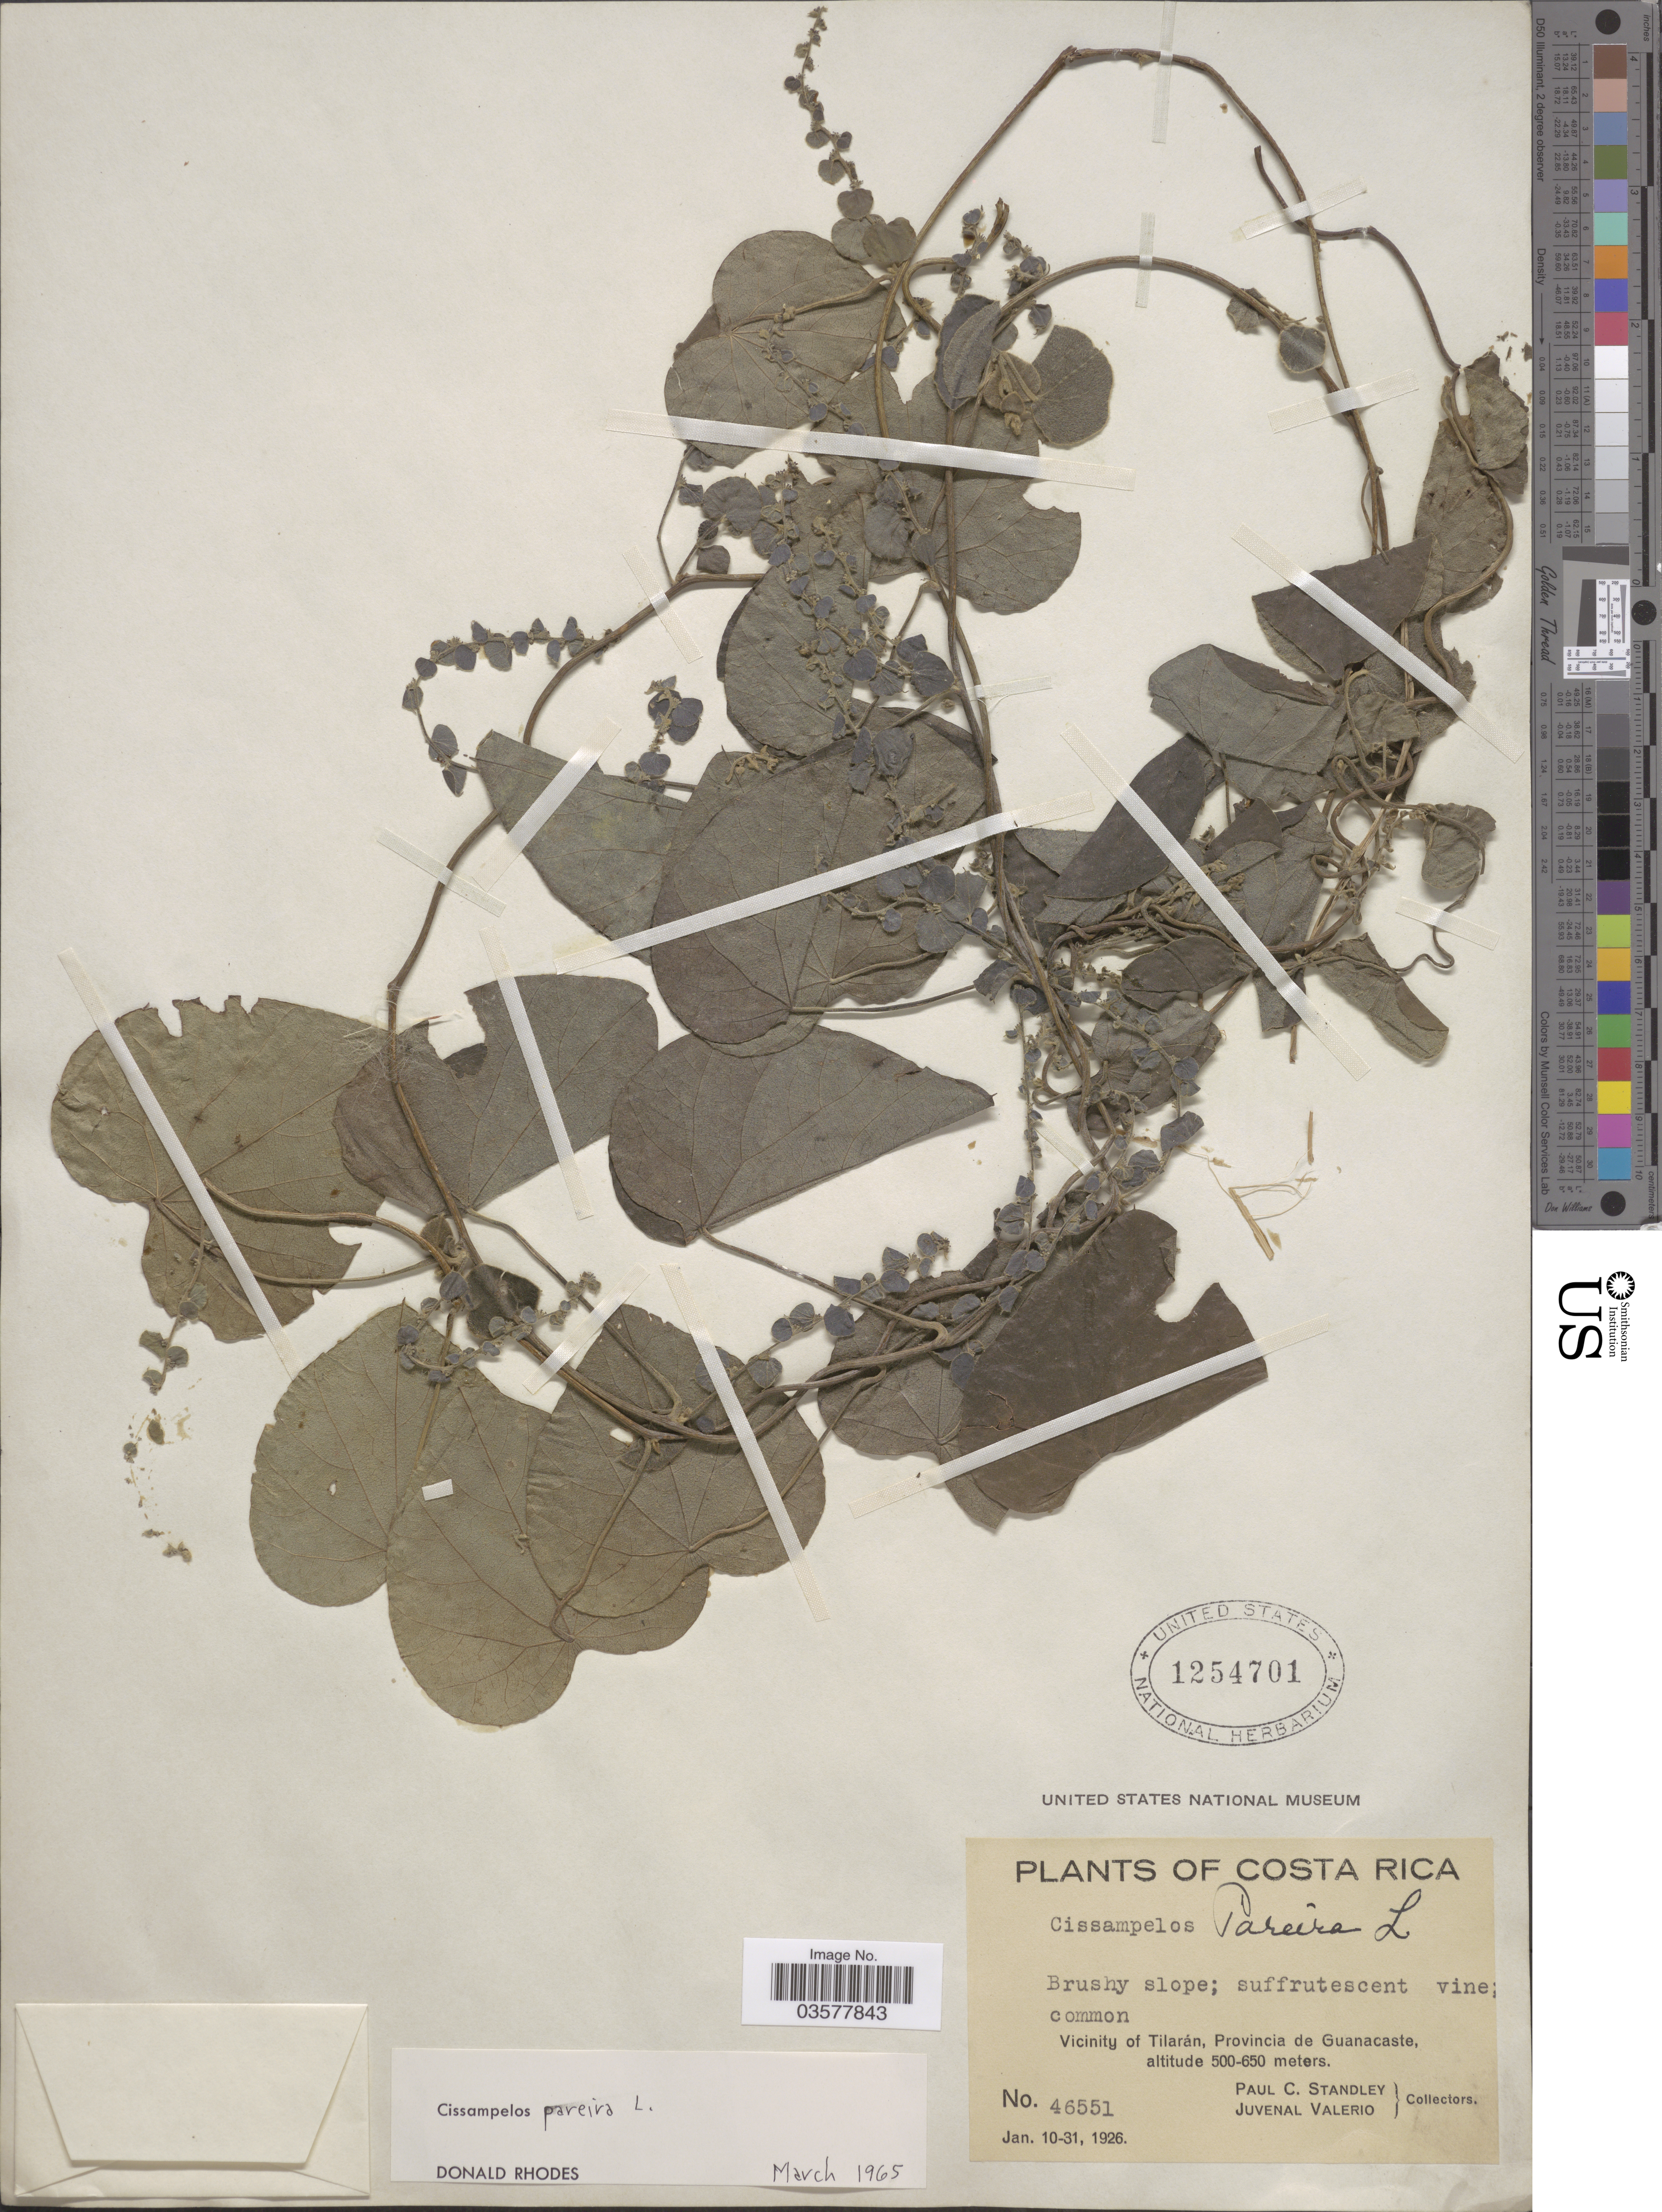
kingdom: Plantae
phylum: Tracheophyta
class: Magnoliopsida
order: Ranunculales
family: Menispermaceae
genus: Cissampelos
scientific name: Cissampelos pareira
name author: L.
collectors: P. C. Standley & J. Valerio R.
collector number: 46551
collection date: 1926-01-10/1926-01-31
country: Costa Rica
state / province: Guanacaste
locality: Vicinity of Tilarán.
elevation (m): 500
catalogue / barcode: US 1254701